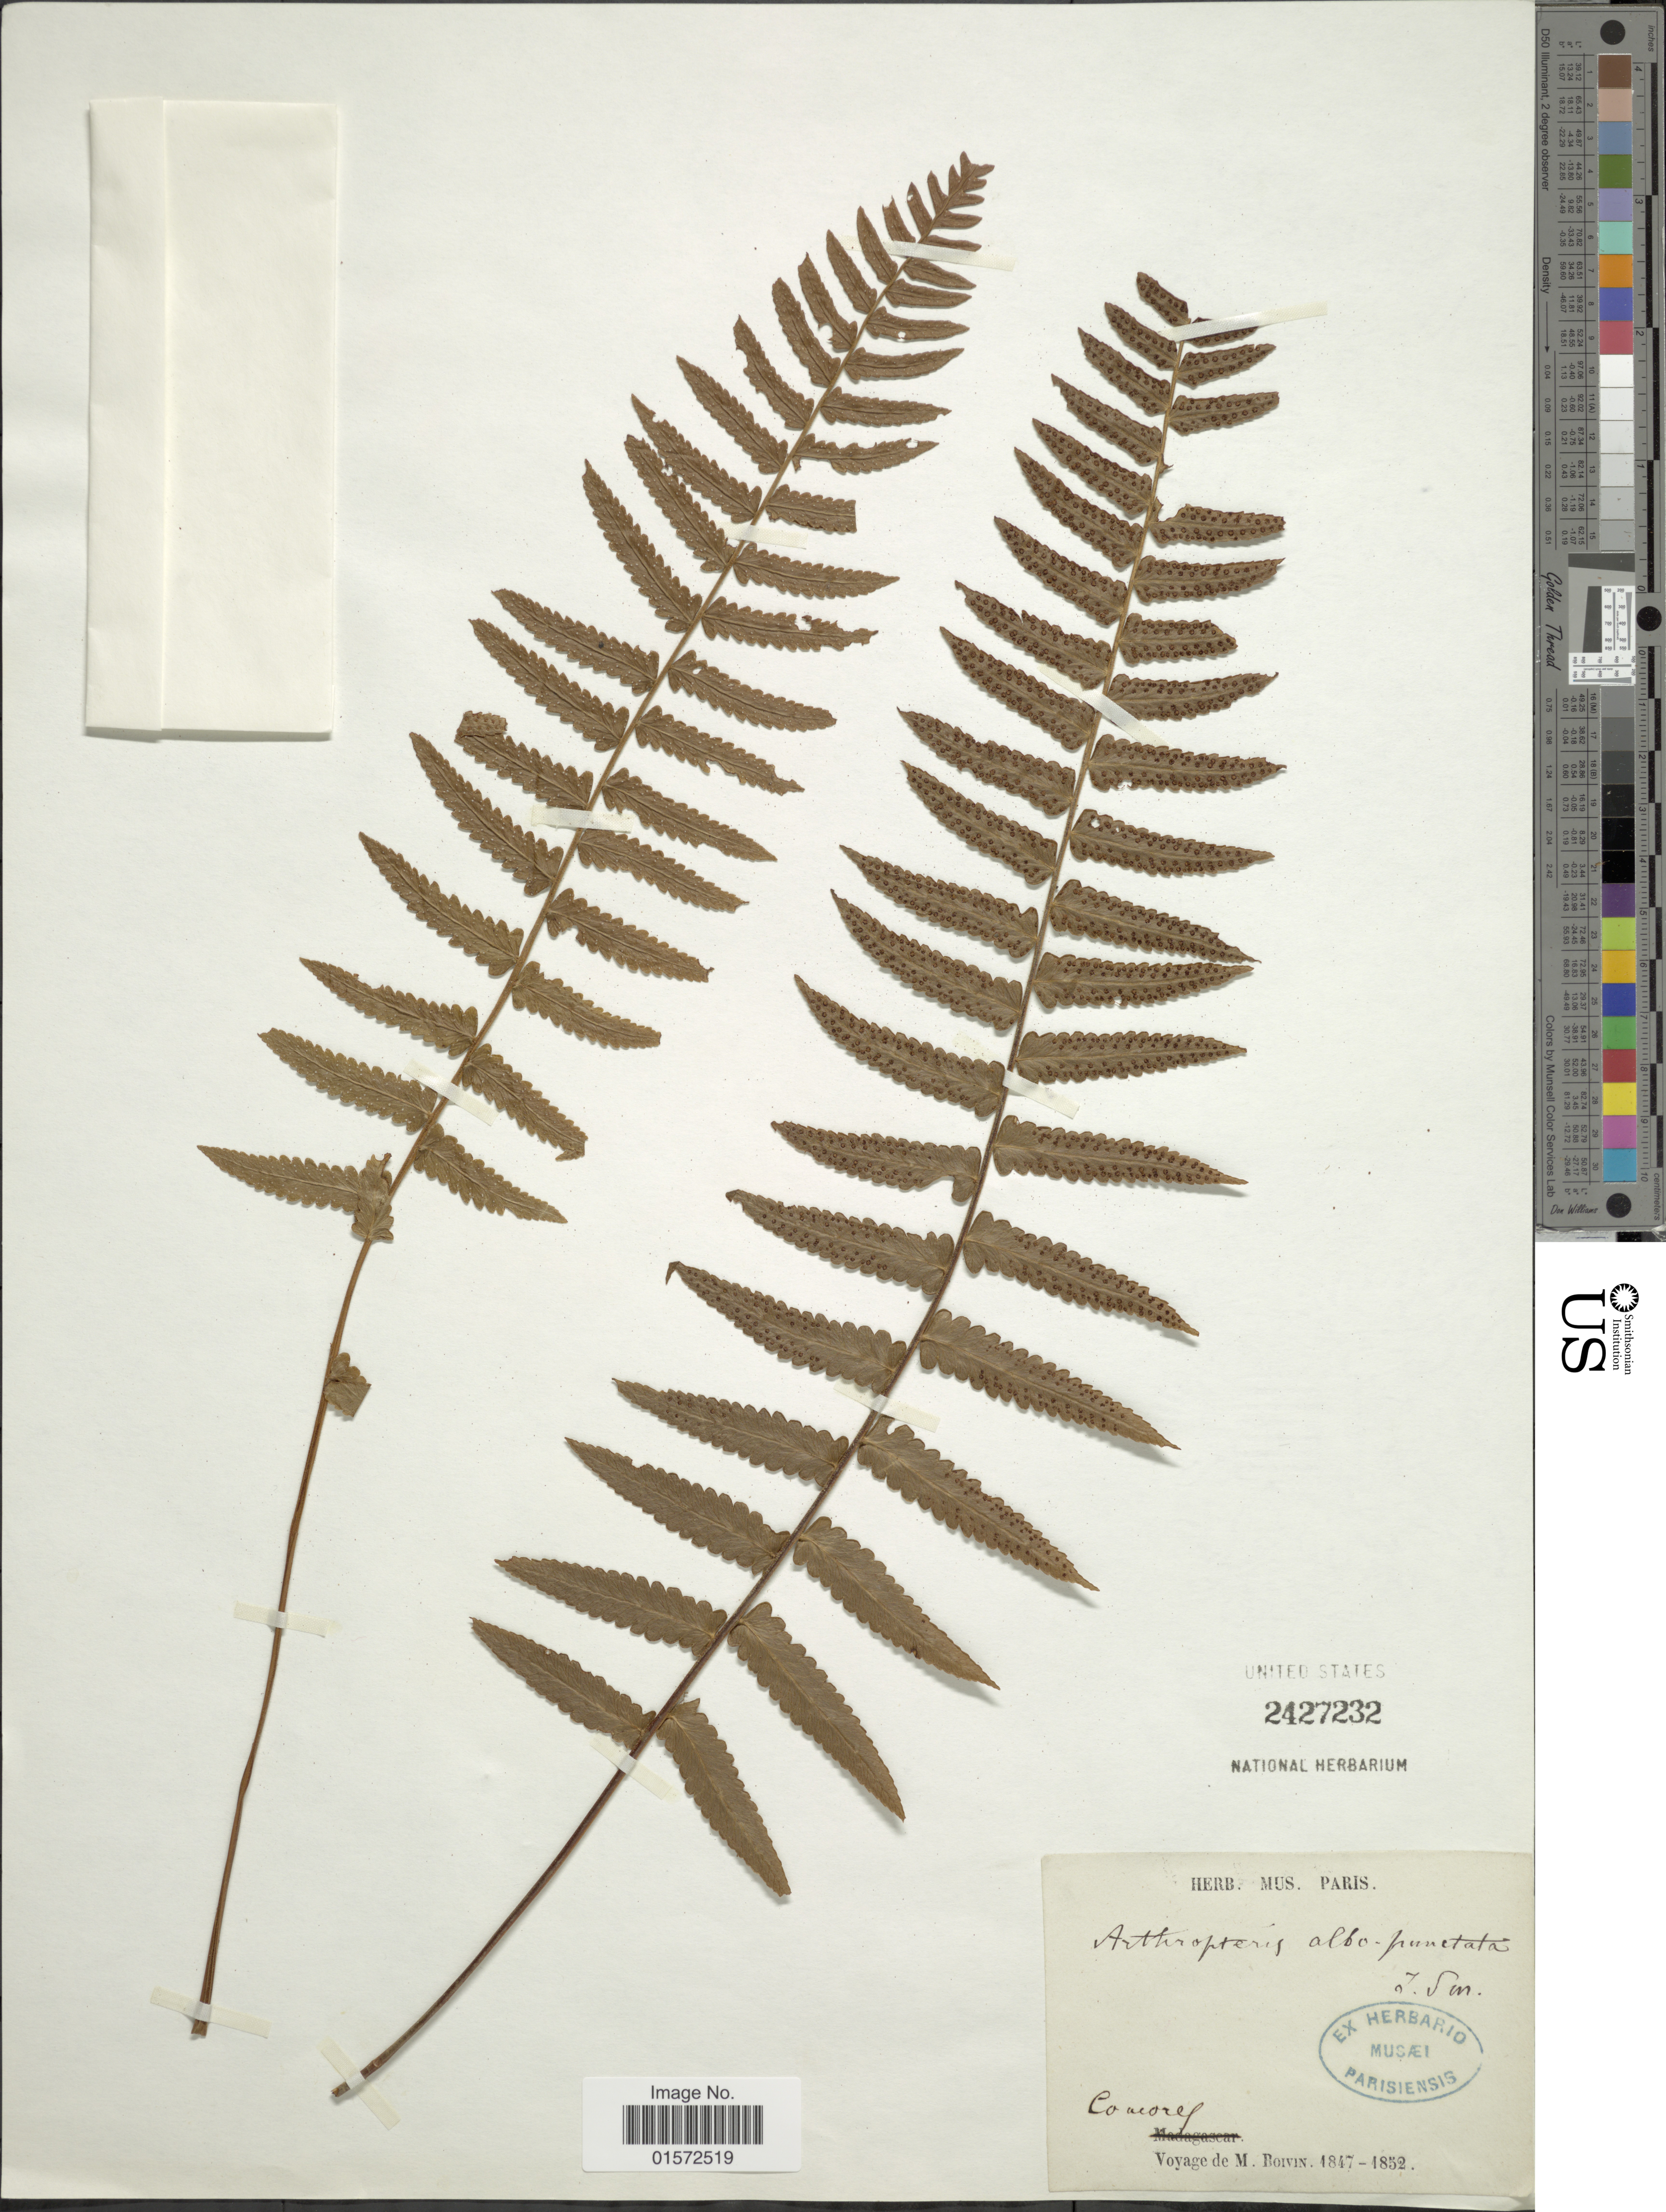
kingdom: Plantae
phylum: Tracheophyta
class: Polypodiopsida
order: Polypodiales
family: Tectariaceae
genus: Arthropteris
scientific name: Arthropteris albopunctata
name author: (Bory ex Willd.) J. Sm.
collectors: M. Boivin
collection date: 1847/1852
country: Comoros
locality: Couioref [interpreted]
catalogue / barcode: US 2427232